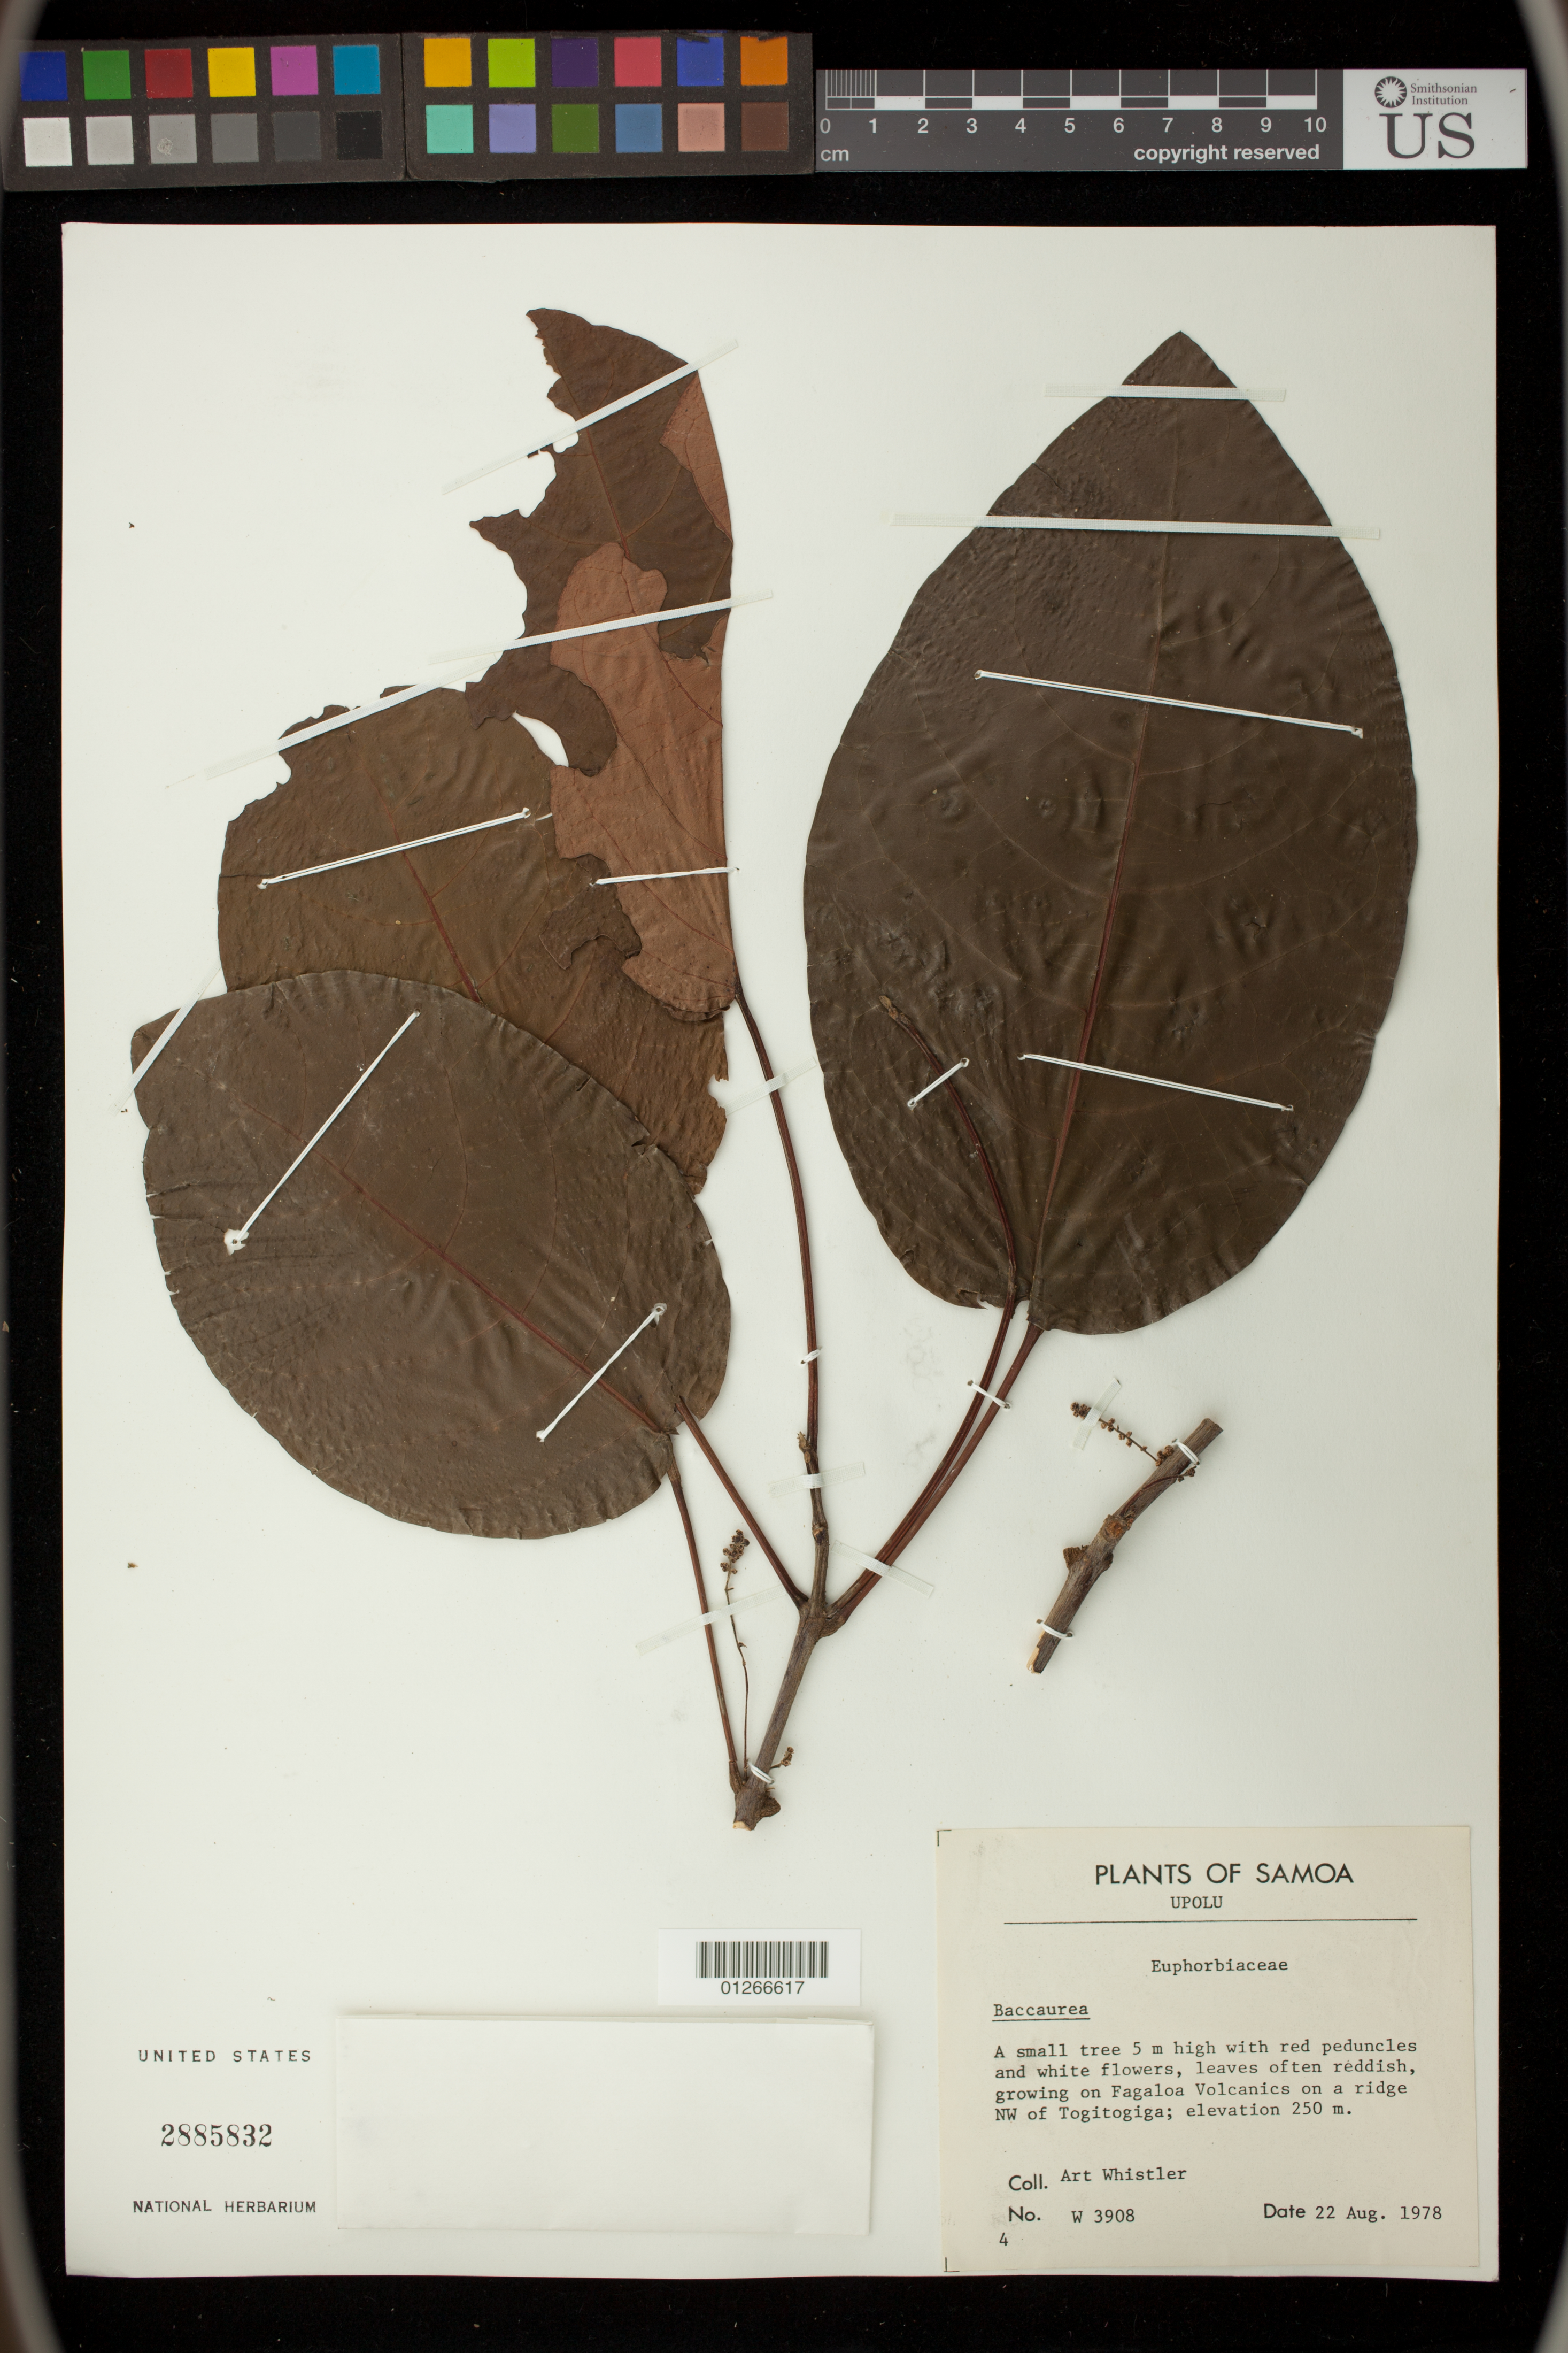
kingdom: Plantae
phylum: Tracheophyta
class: Magnoliopsida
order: Malpighiales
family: Phyllanthaceae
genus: Baccaurea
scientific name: Baccaurea sp.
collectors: A. Whistler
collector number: W 3908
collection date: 1978-08-22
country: Samoa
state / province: Va'a-o-Fonoti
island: Upolu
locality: Upolu: Fagaloa Volcanics on a ridge NW of Togitogiga.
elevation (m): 250